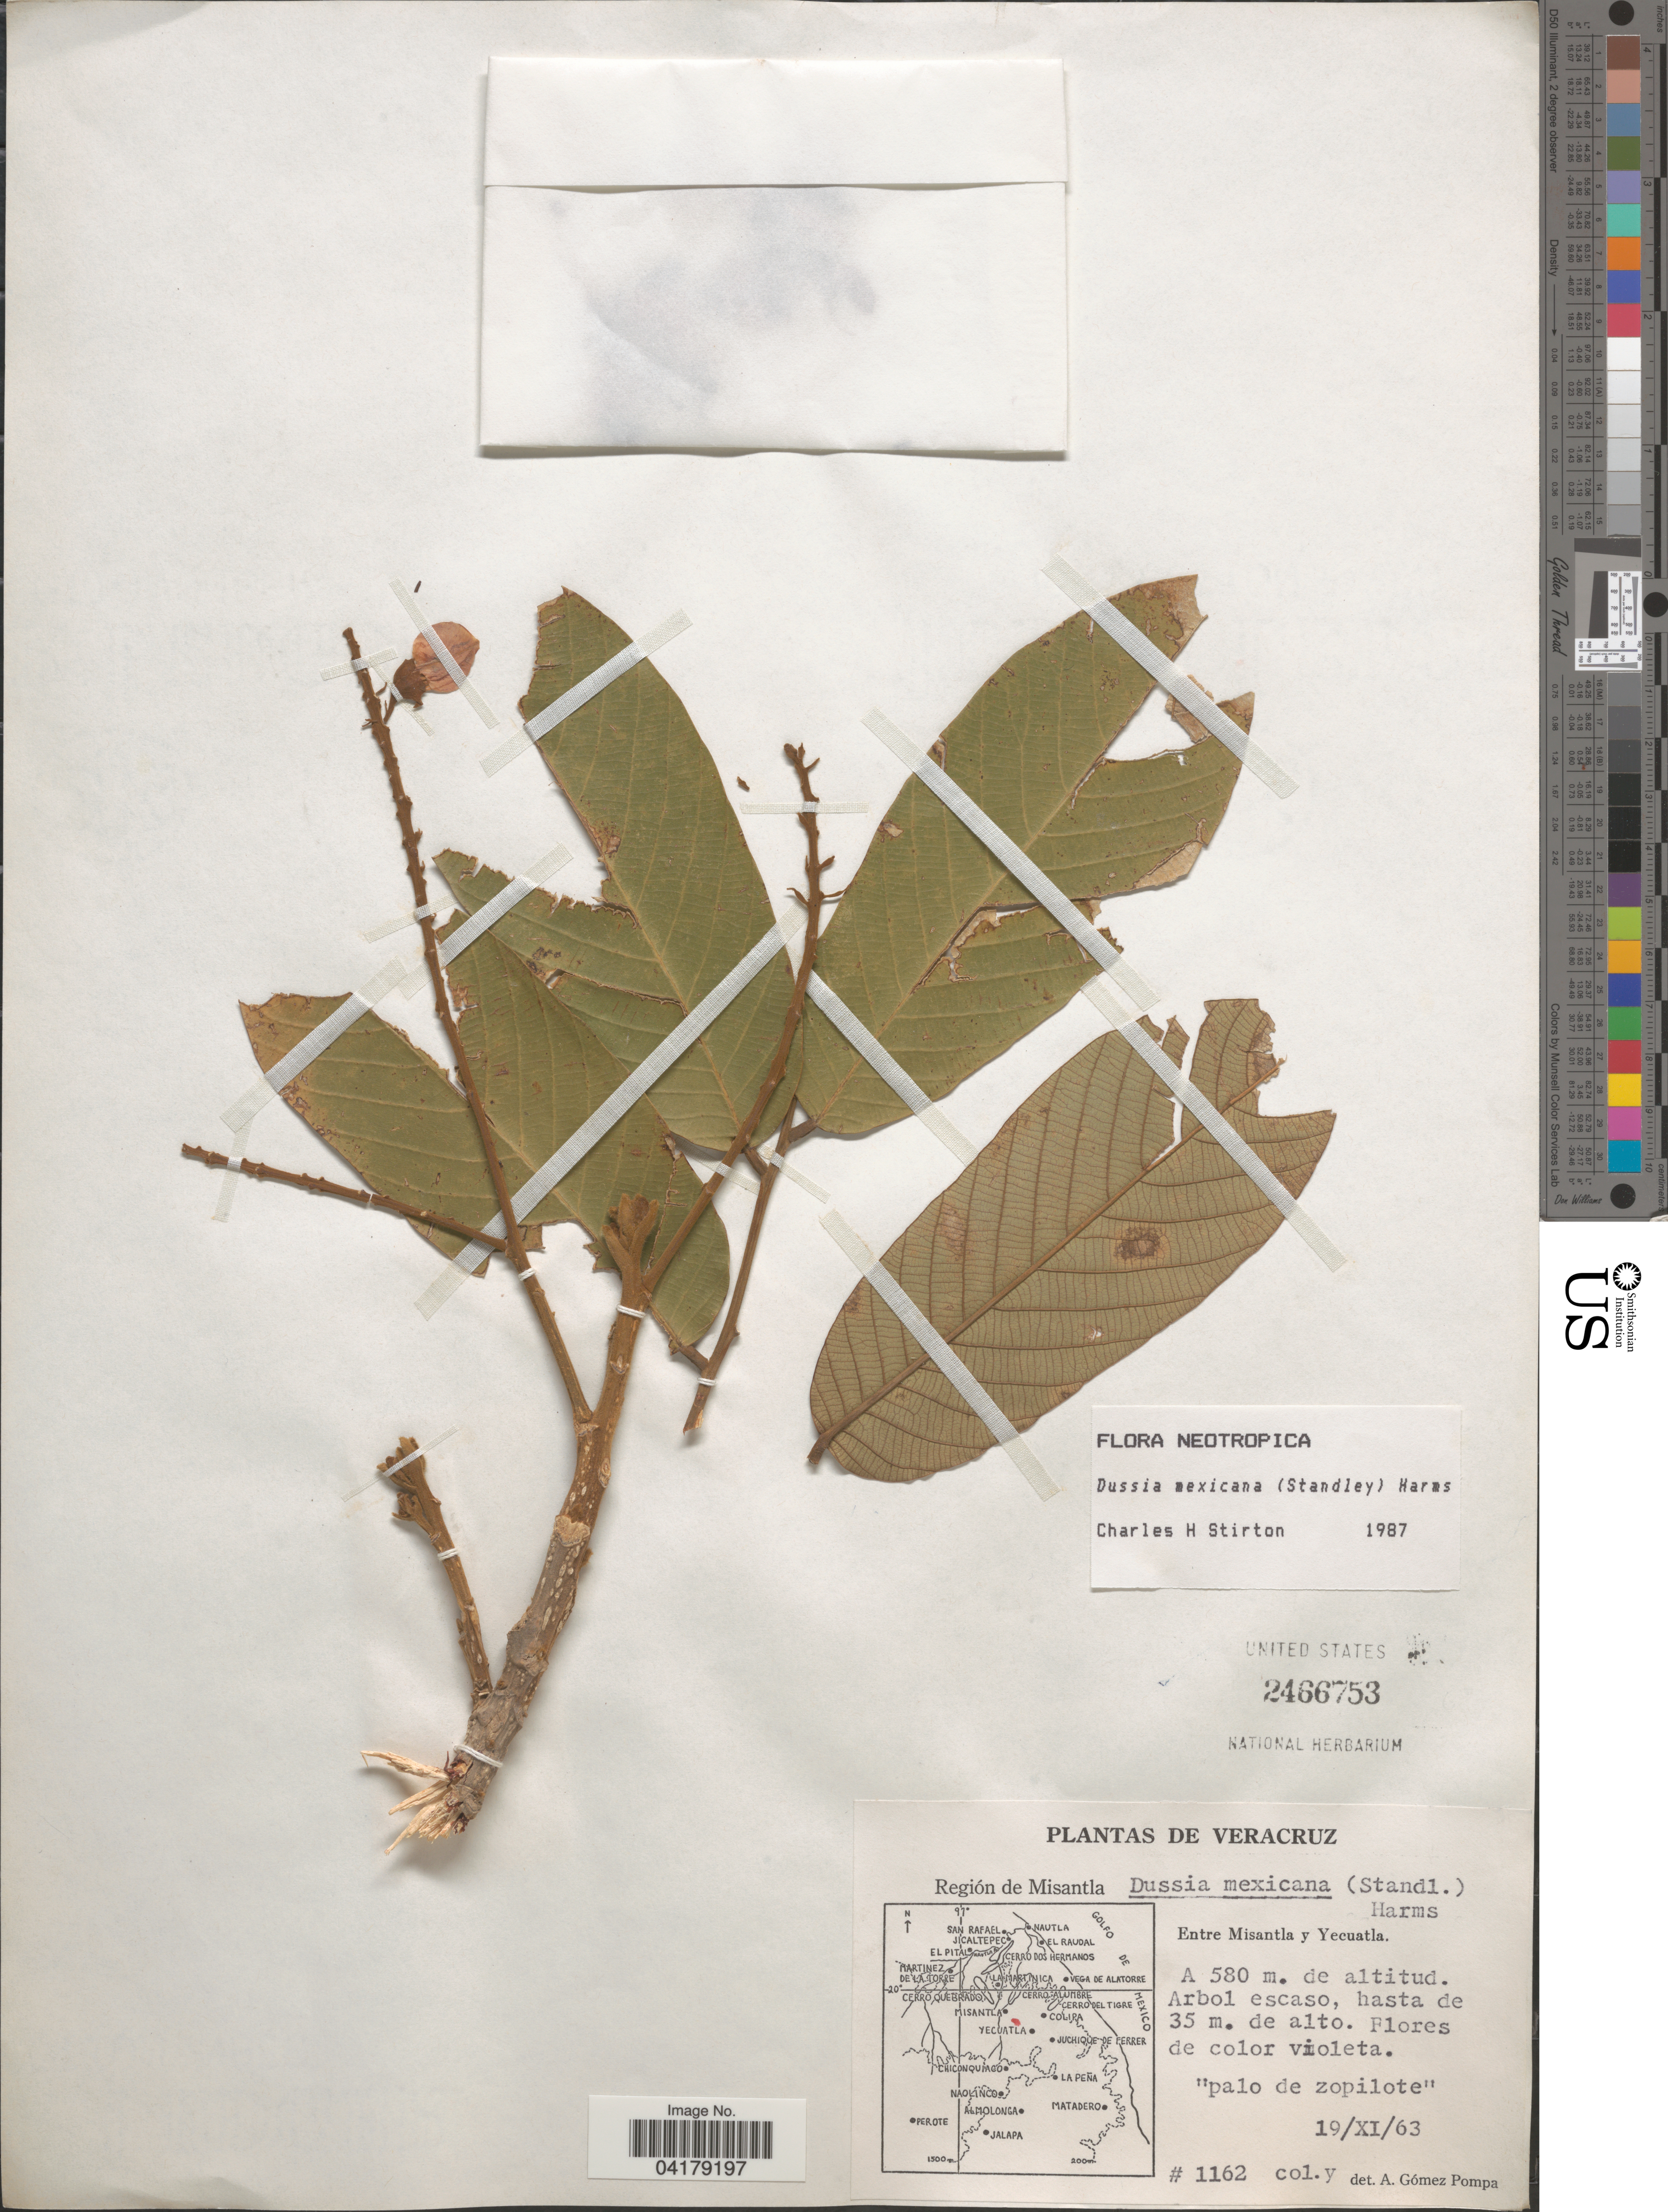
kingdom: Plantae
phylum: Tracheophyta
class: Magnoliopsida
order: Fabales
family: Fabaceae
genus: Dussia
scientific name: Dussia mexicana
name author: (Standl.) Harms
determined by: Stirton, Charles H.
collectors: G. Pompa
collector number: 1162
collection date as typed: Transcribed d/m/y: 19/11/63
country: Mexico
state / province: Veracruz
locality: Veracruz. Región de Misantla. Entre Misantla y Yecuatla.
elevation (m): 580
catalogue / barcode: US 2466753